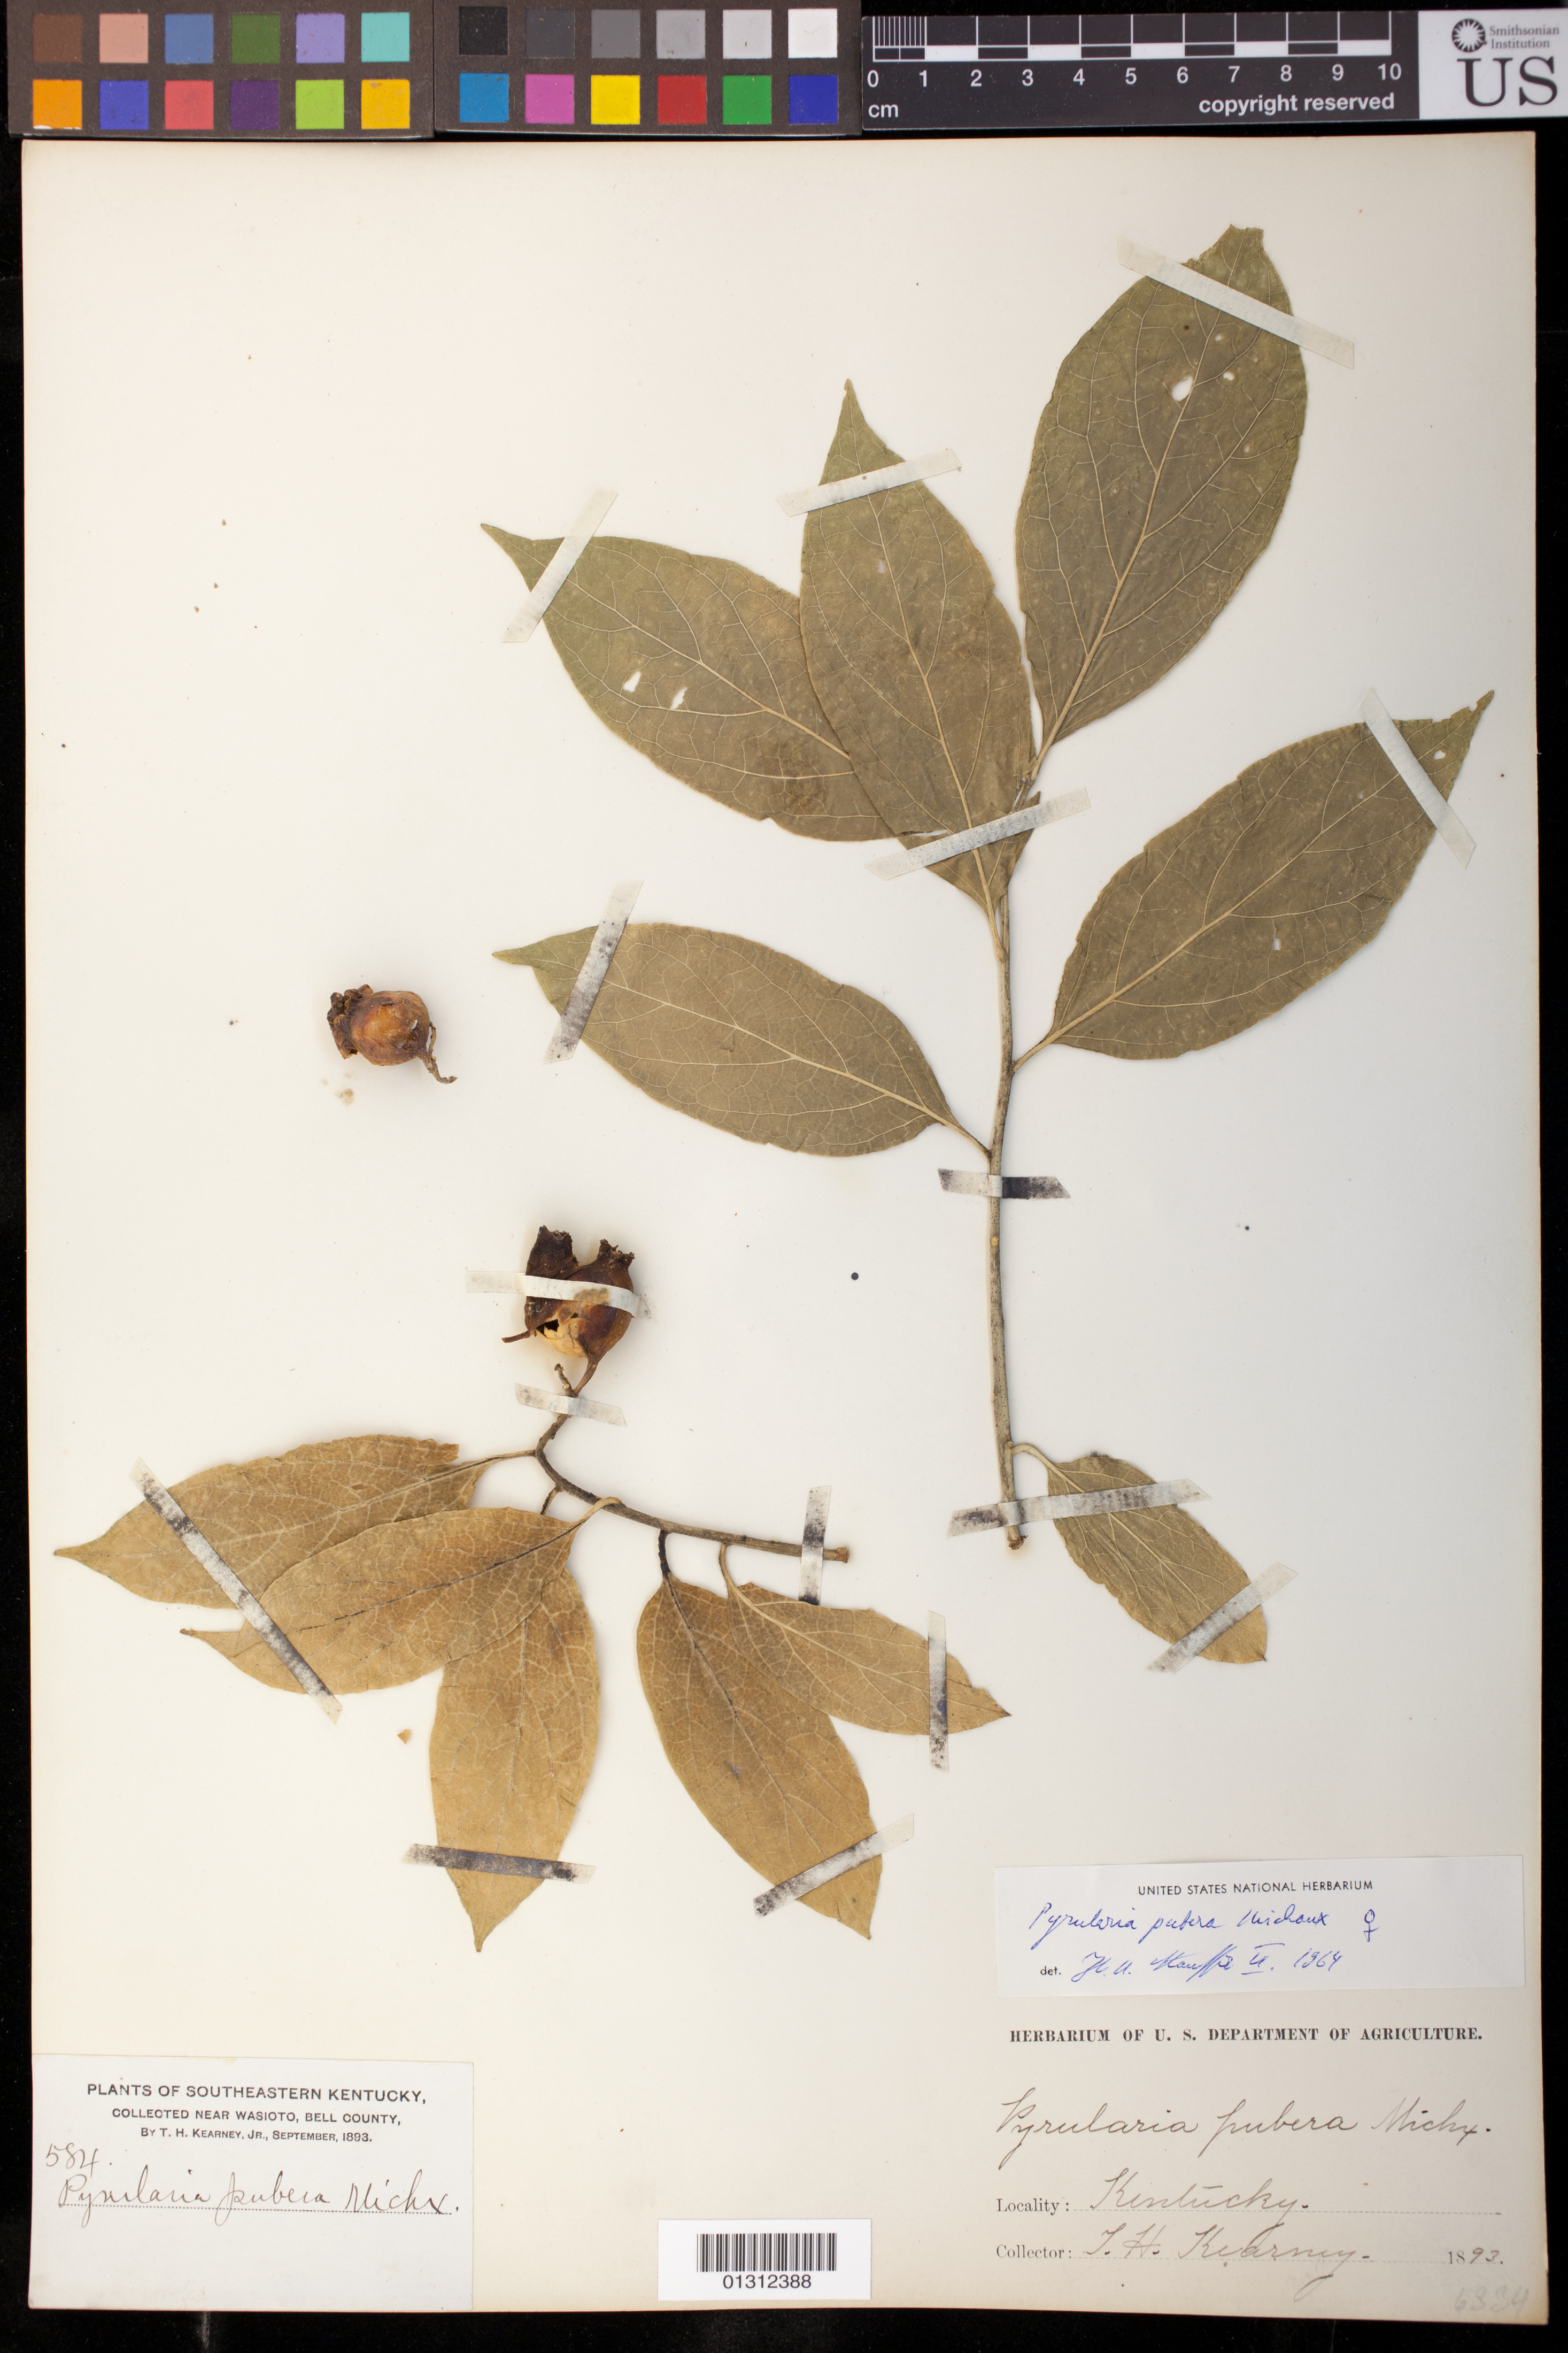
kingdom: Plantae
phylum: Tracheophyta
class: Magnoliopsida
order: Santalales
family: Cervantesiaceae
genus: Pyrularia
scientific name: Pyrularia pubera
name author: Michx.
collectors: T. H. Kearney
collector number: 584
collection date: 1893-09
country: United States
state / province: Kentucky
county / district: Bell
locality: near Wasioto